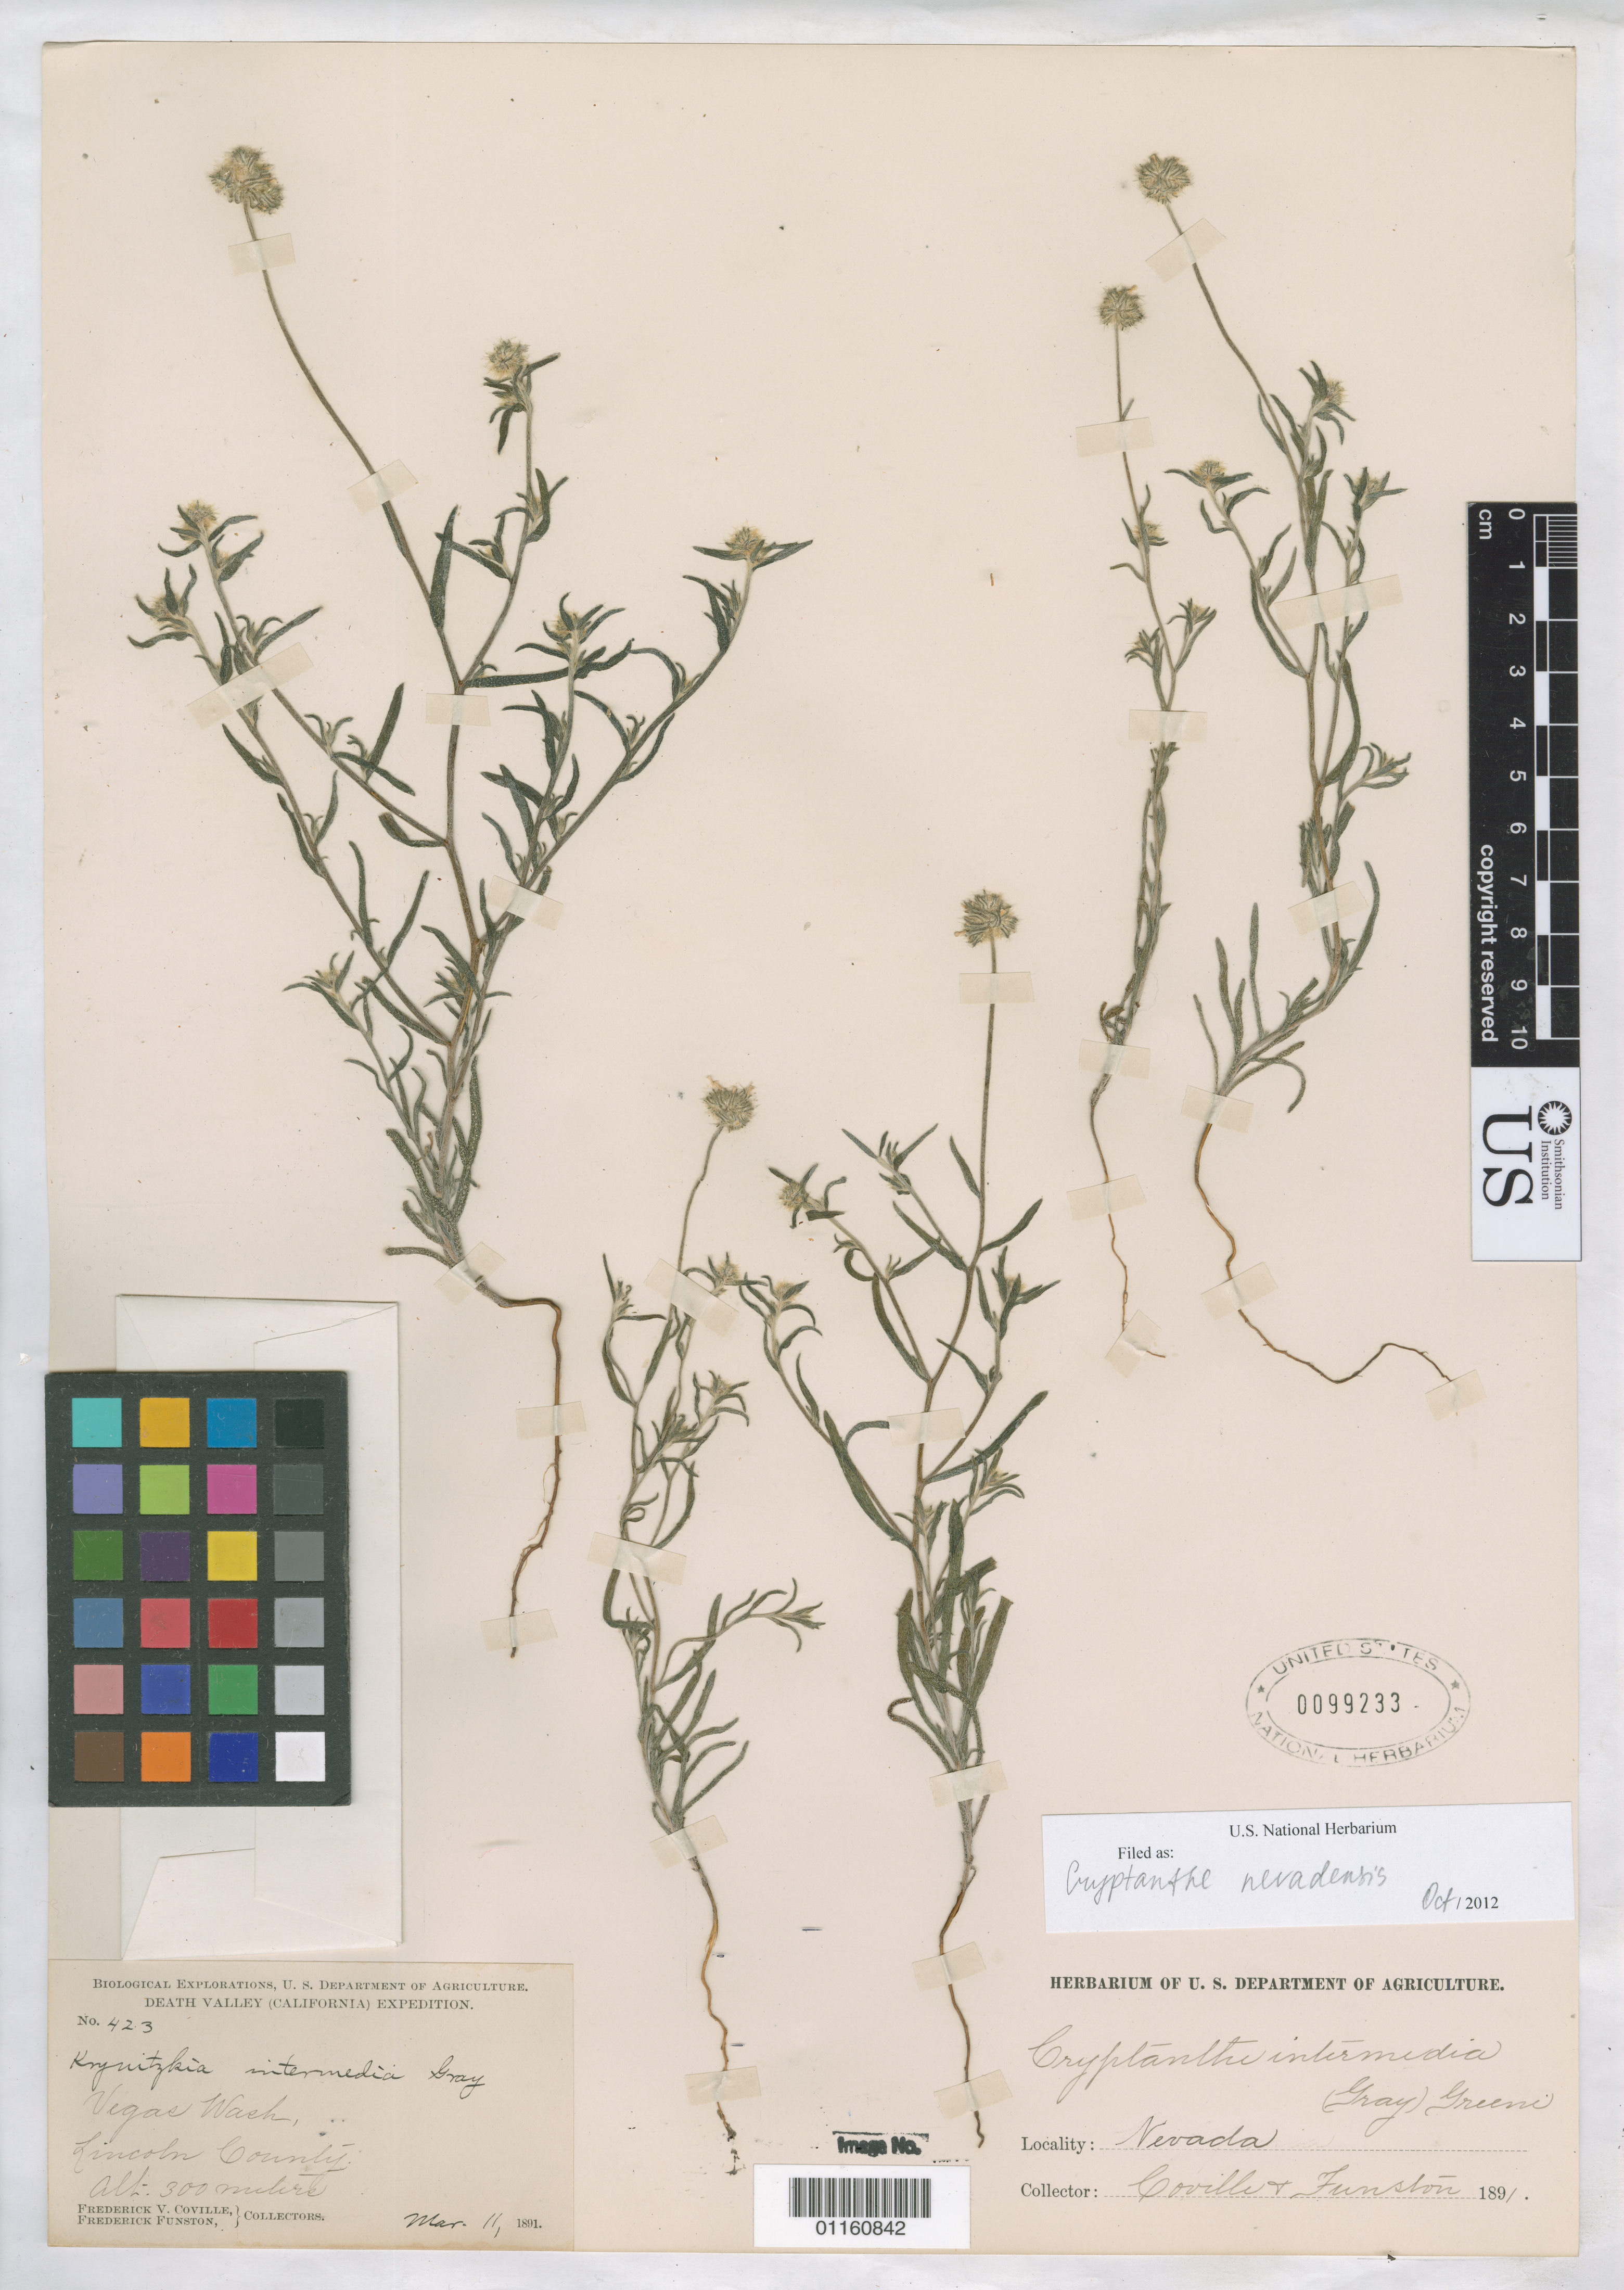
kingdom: Plantae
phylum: Tracheophyta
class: Magnoliopsida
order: Boraginales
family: Boraginaceae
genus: Cryptantha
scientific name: Cryptantha nevadensis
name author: A. Nelson & P.B. Kenn.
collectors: F. V. Coville & F. Funston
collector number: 423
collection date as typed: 11 Mar 1891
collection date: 1891-03-11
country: United States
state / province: Nevada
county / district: Lincoln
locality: Vegas Wash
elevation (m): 300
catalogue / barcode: US 99233